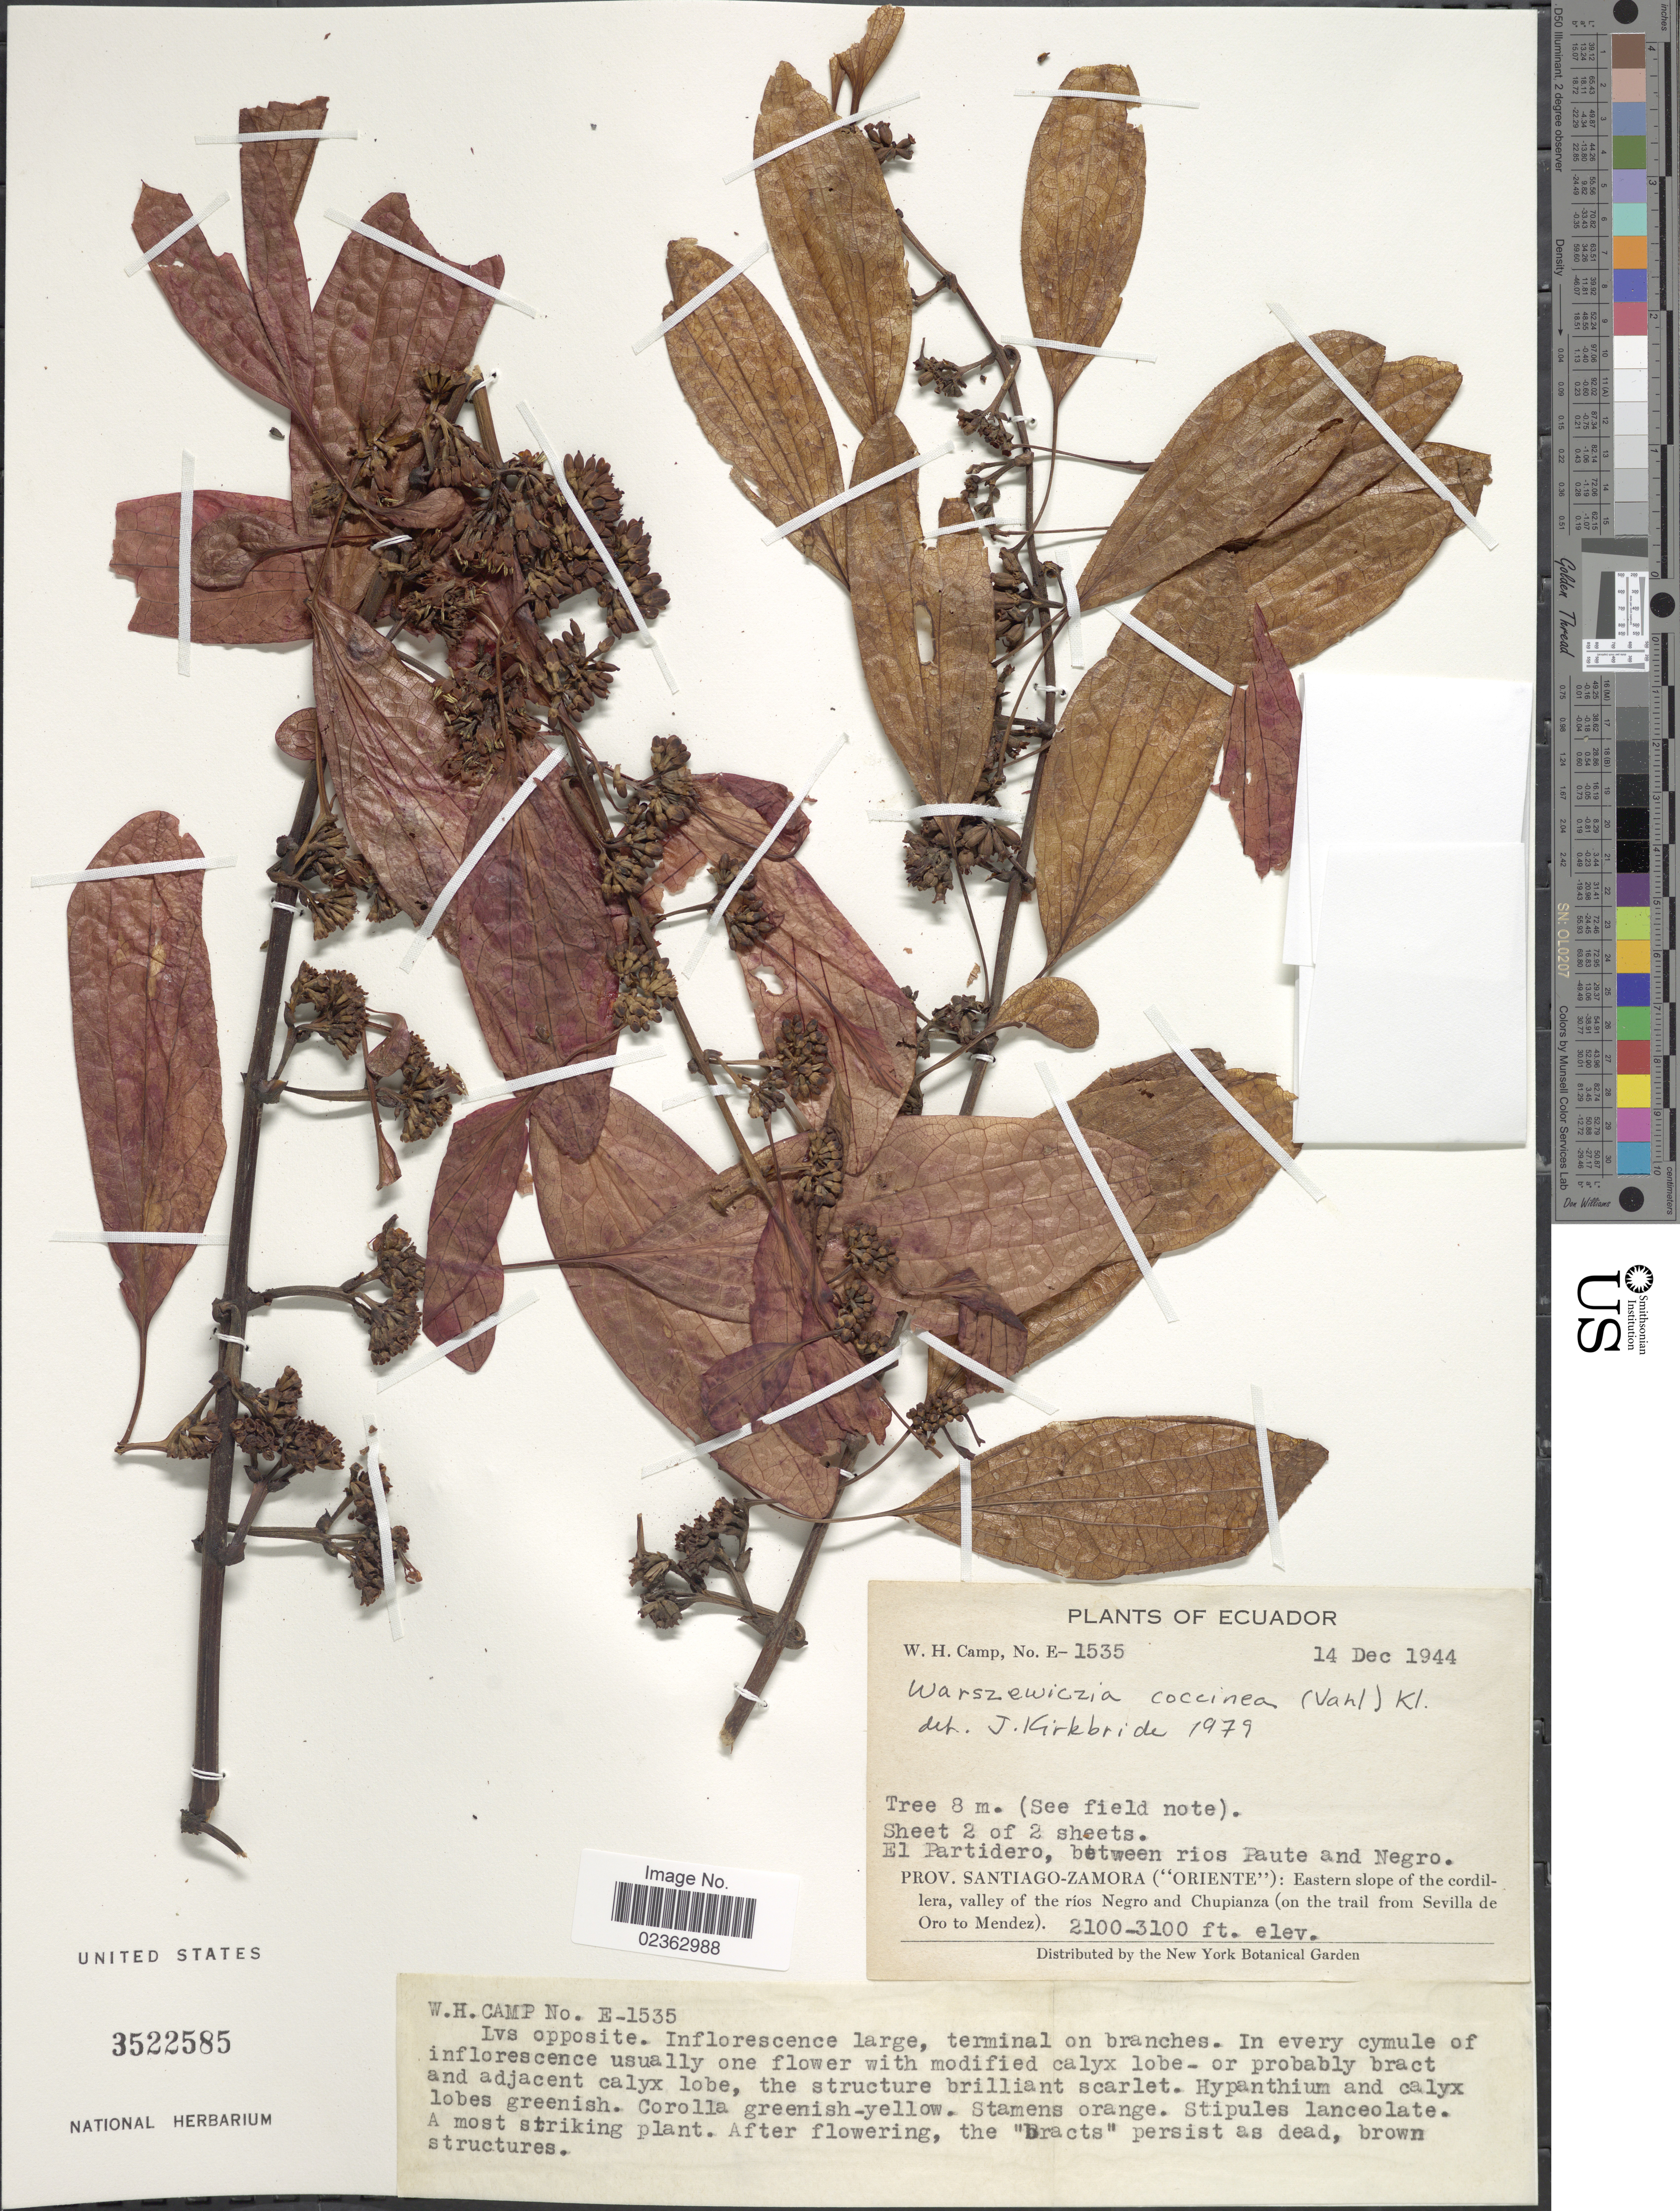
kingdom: Plantae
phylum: Tracheophyta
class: Magnoliopsida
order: Gentianales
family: Rubiaceae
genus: Warszewiczia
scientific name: Warszewiczia coccinea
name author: (Vahl) Klotzsch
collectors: W. H. Camp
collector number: E-1535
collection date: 1944-12-14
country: Ecuador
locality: El Partidero, between rios Paute and Negro, Prov. Santiago-Zamora ("Oriente"): Eastern slope of the cordillera, valley of the rios Negro and Chupianza (on the trail from Sevilla de Oro to Mendez)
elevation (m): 640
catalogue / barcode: US 3522585